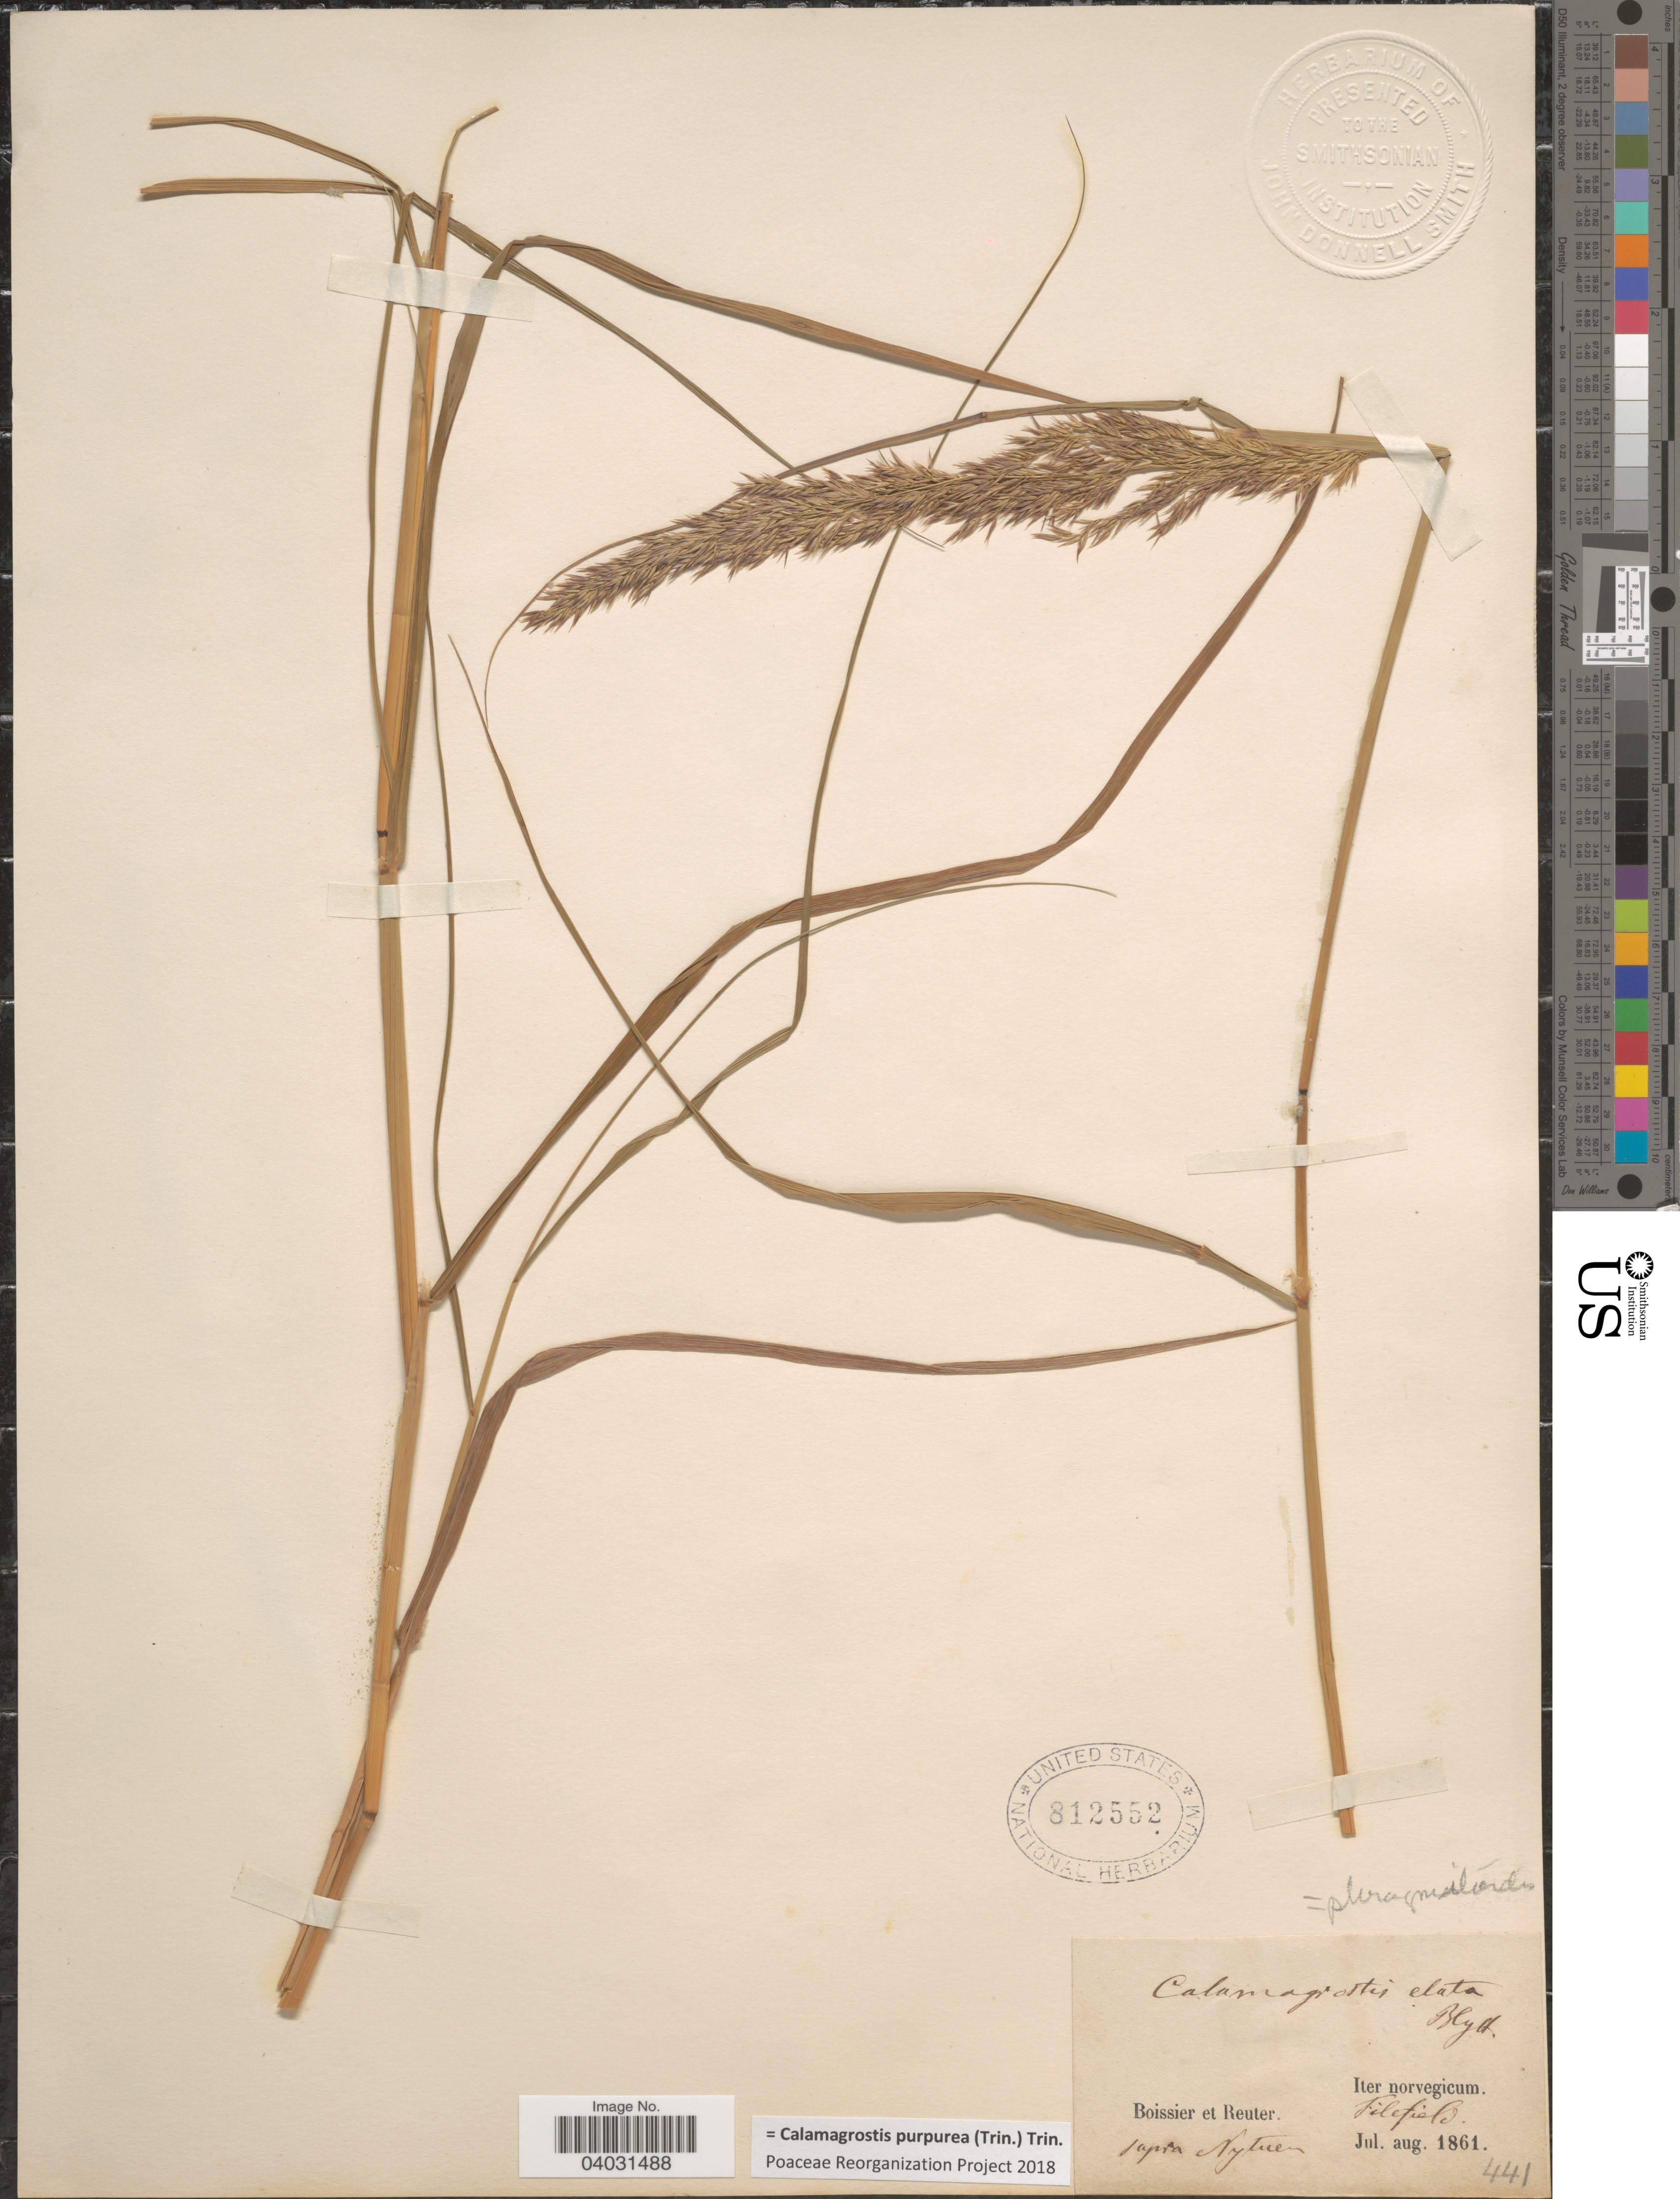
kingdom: Plantae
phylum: Tracheophyta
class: Liliopsida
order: Poales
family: Poaceae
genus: Calamagrostis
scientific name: Calamagrostis purpurea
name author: (Trin.) Trin.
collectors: -- Boissier & -. Reuter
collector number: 441?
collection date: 1861-07/1861-08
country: Norway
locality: Iter norvegicum. Filefield supra Nyteun.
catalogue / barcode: US 812552